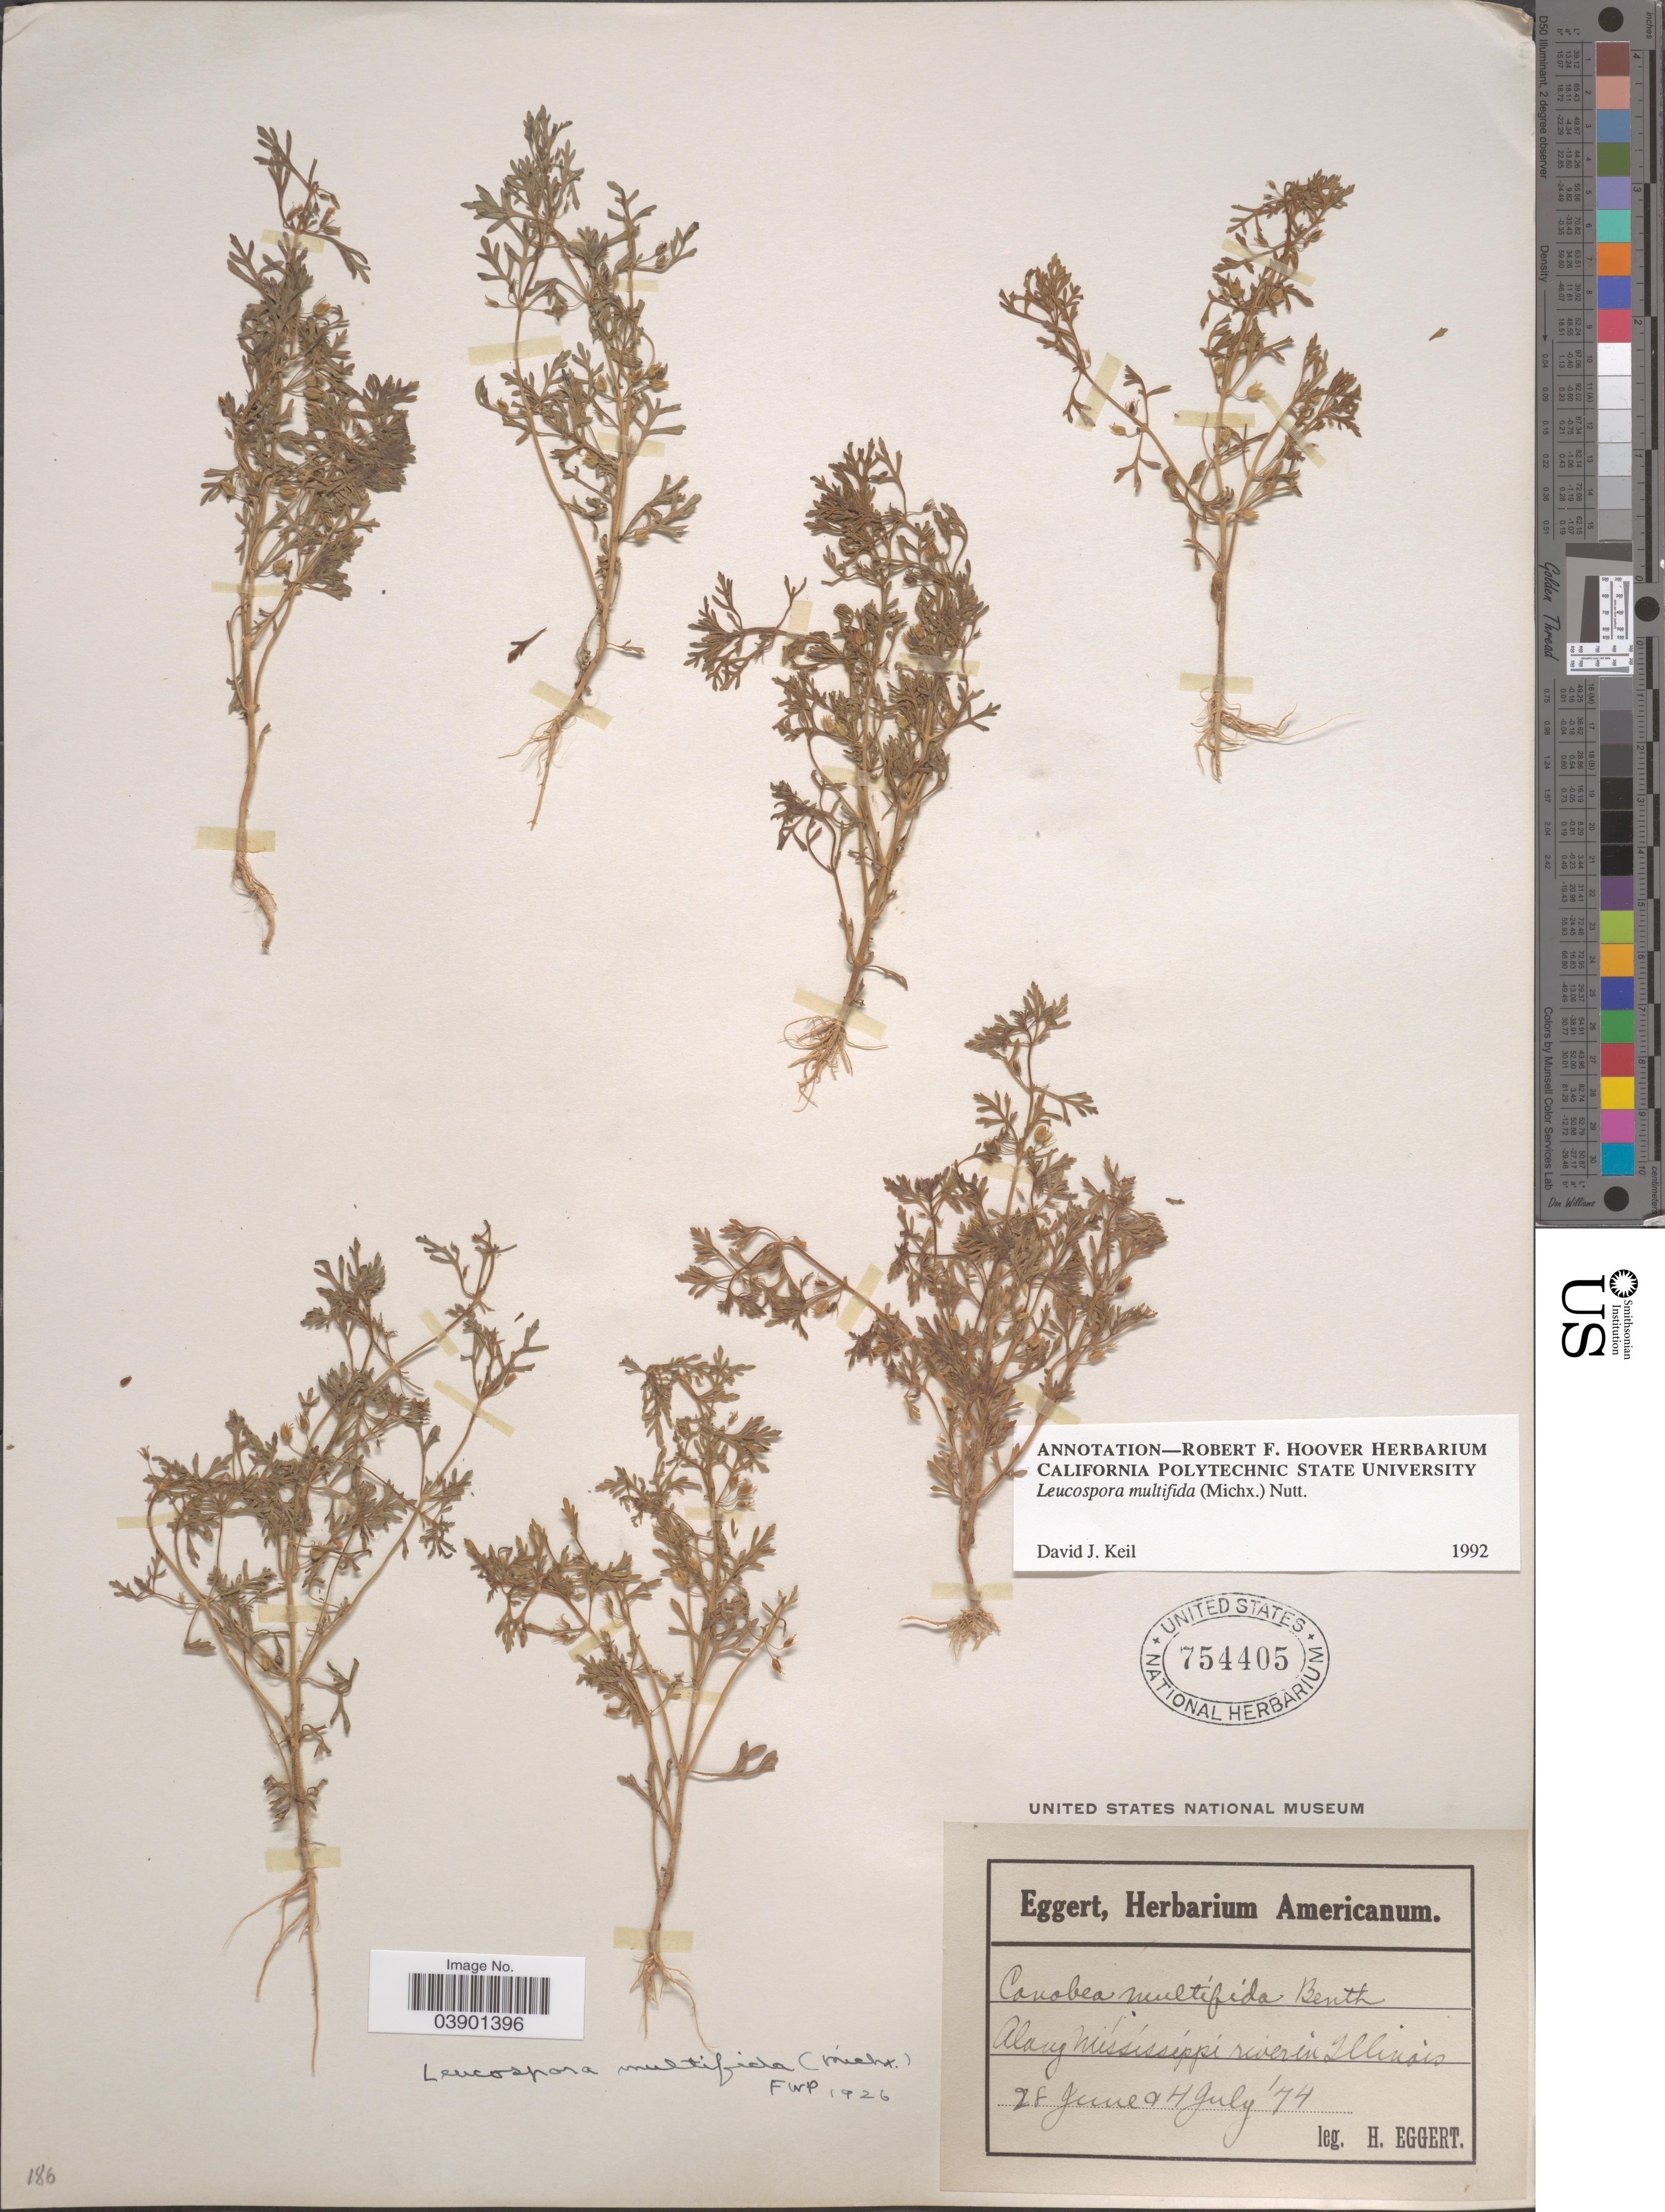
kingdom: Plantae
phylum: Tracheophyta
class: Magnoliopsida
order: Lamiales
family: Plantaginaceae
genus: Leucospora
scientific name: Leucospora multifida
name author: (Michx.) Nutt.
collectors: H. Eggert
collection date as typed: Transcribed d/m/y: 28/6/74 to 4/7/74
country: United States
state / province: Illinois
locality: Along Mississippi river.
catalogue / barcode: US 754405